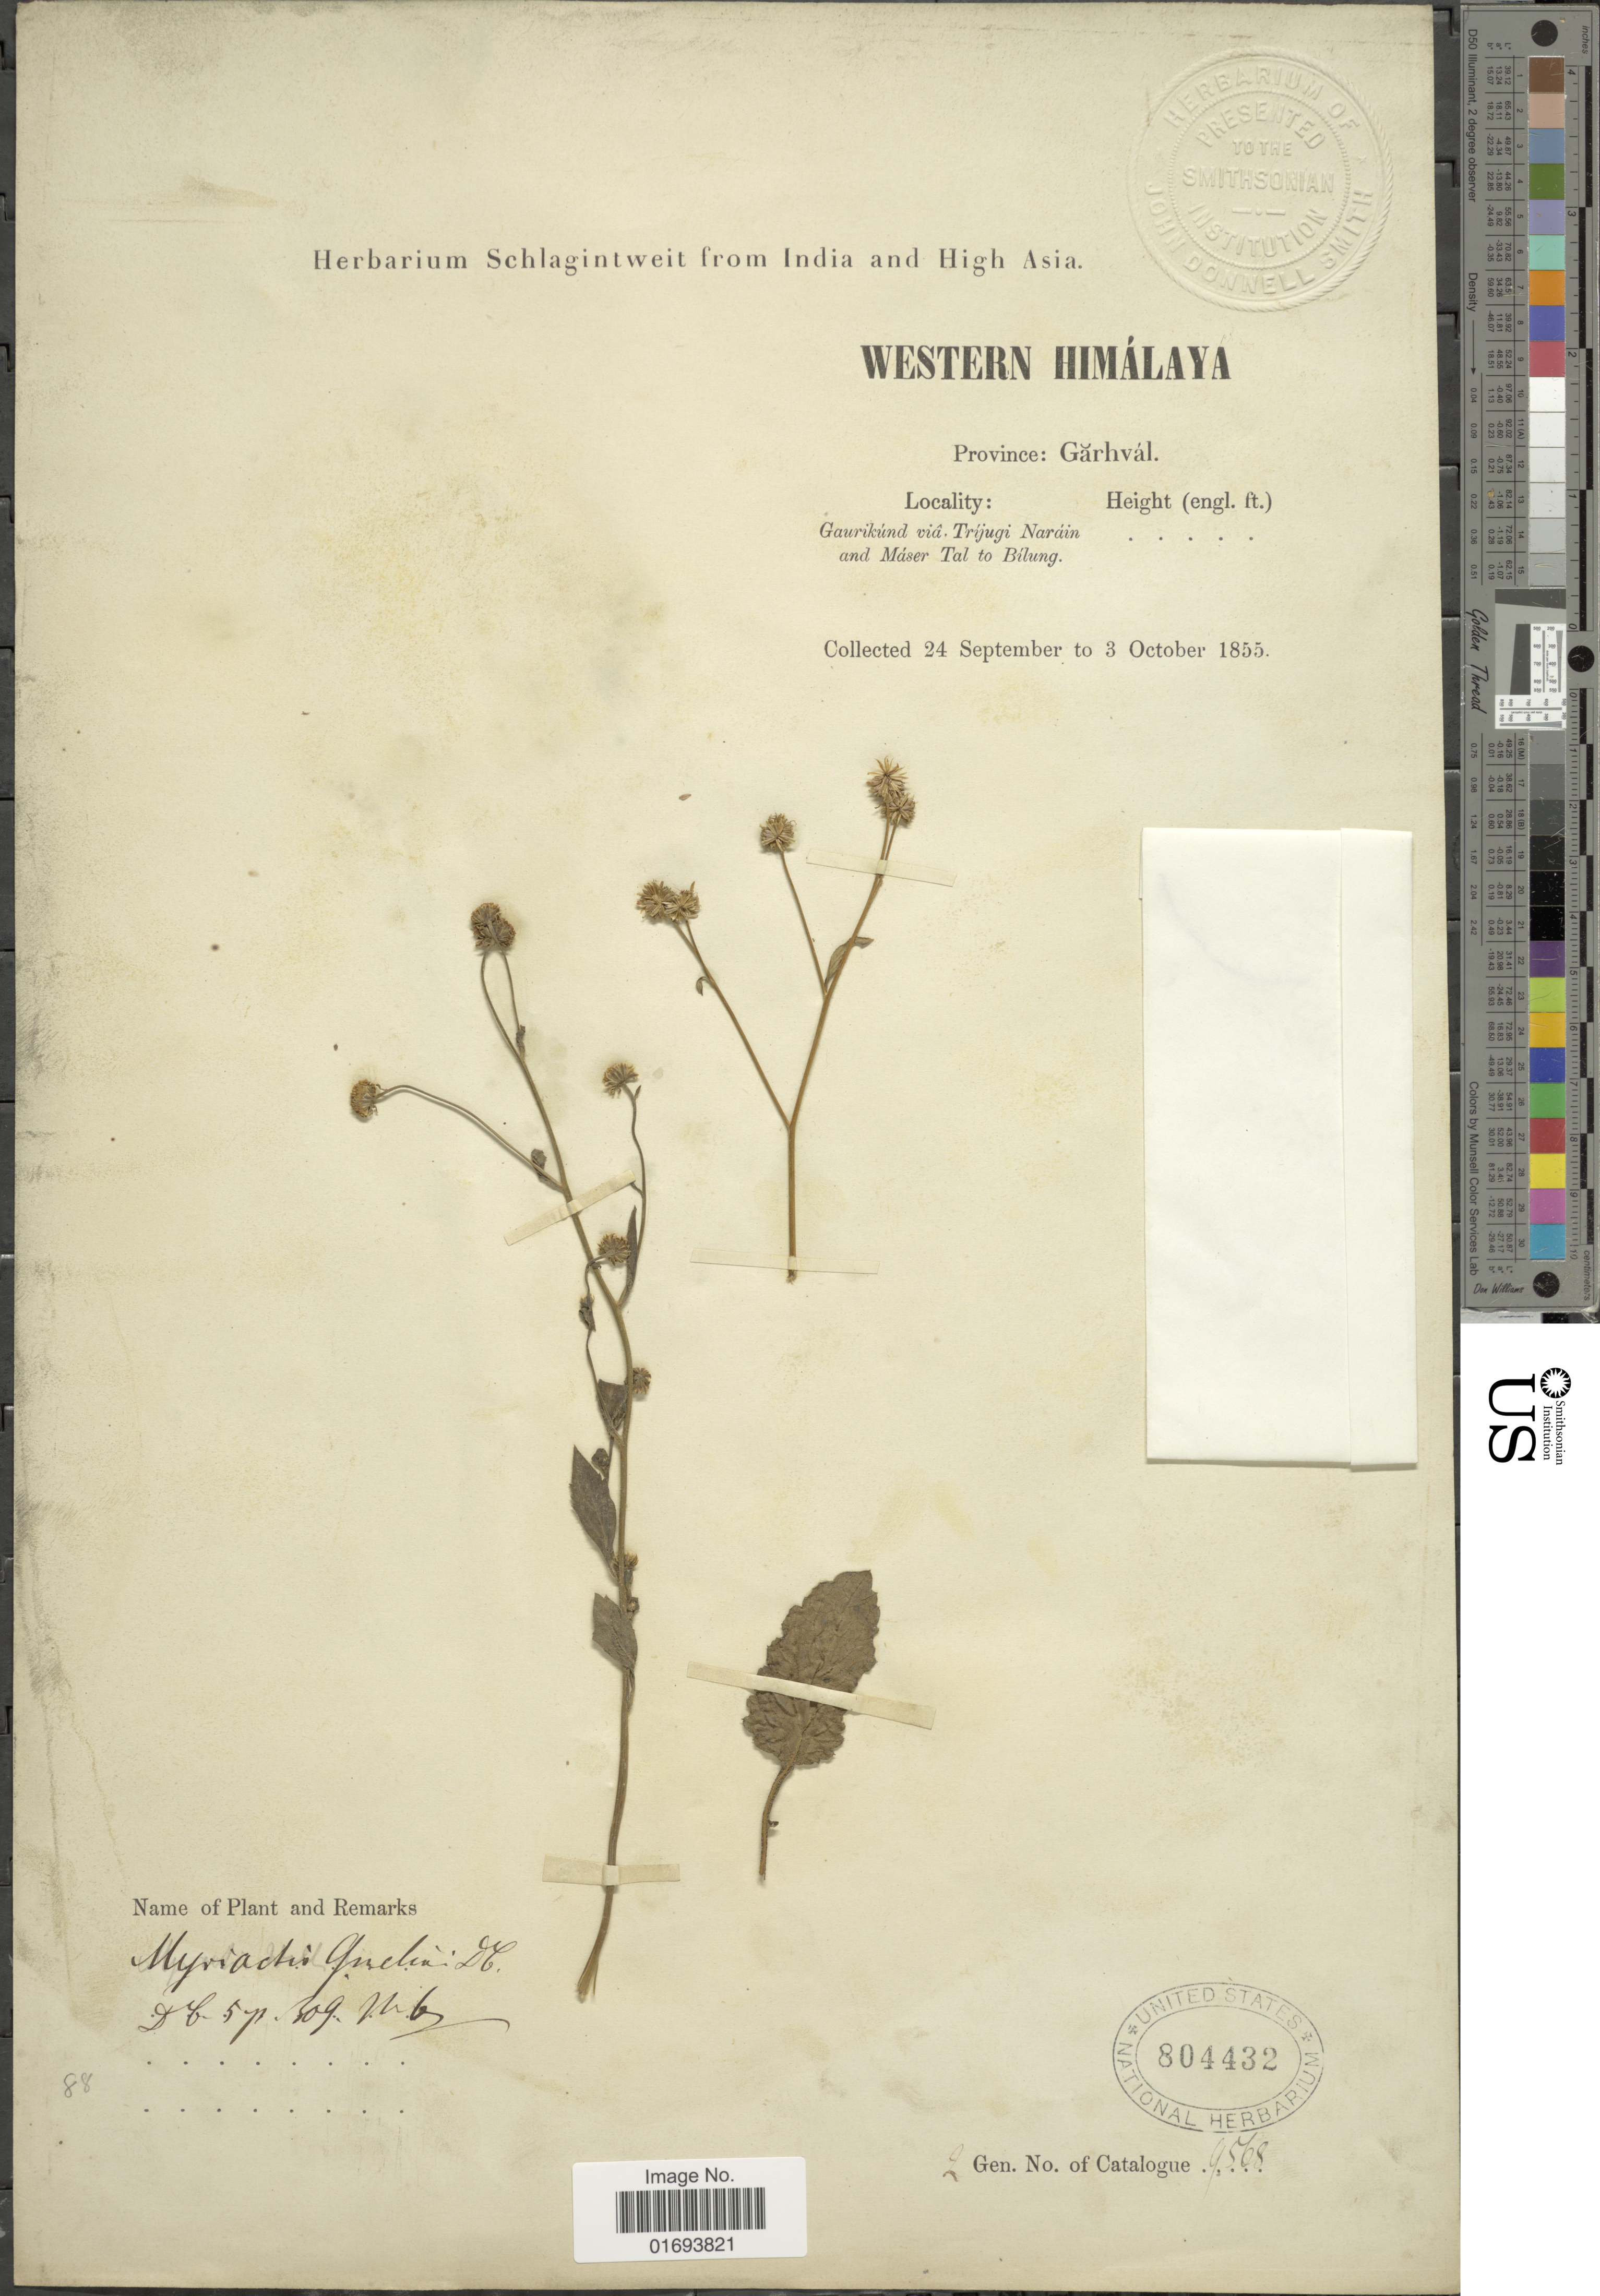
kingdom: Plantae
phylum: Tracheophyta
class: Magnoliopsida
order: Asterales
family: Asteraceae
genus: Myriactis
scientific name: Myriactis gmelinii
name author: (Fisch. & C.A. Mey.) DC.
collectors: ex herb. Schlagintweit from India and High Asia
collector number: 9508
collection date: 1855-09-24/1855-10-03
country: India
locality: Western Himalaya. province: Garhwal. Gaurikund via Trijugi Narain and Maser Tal to Bilung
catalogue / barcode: US 804432